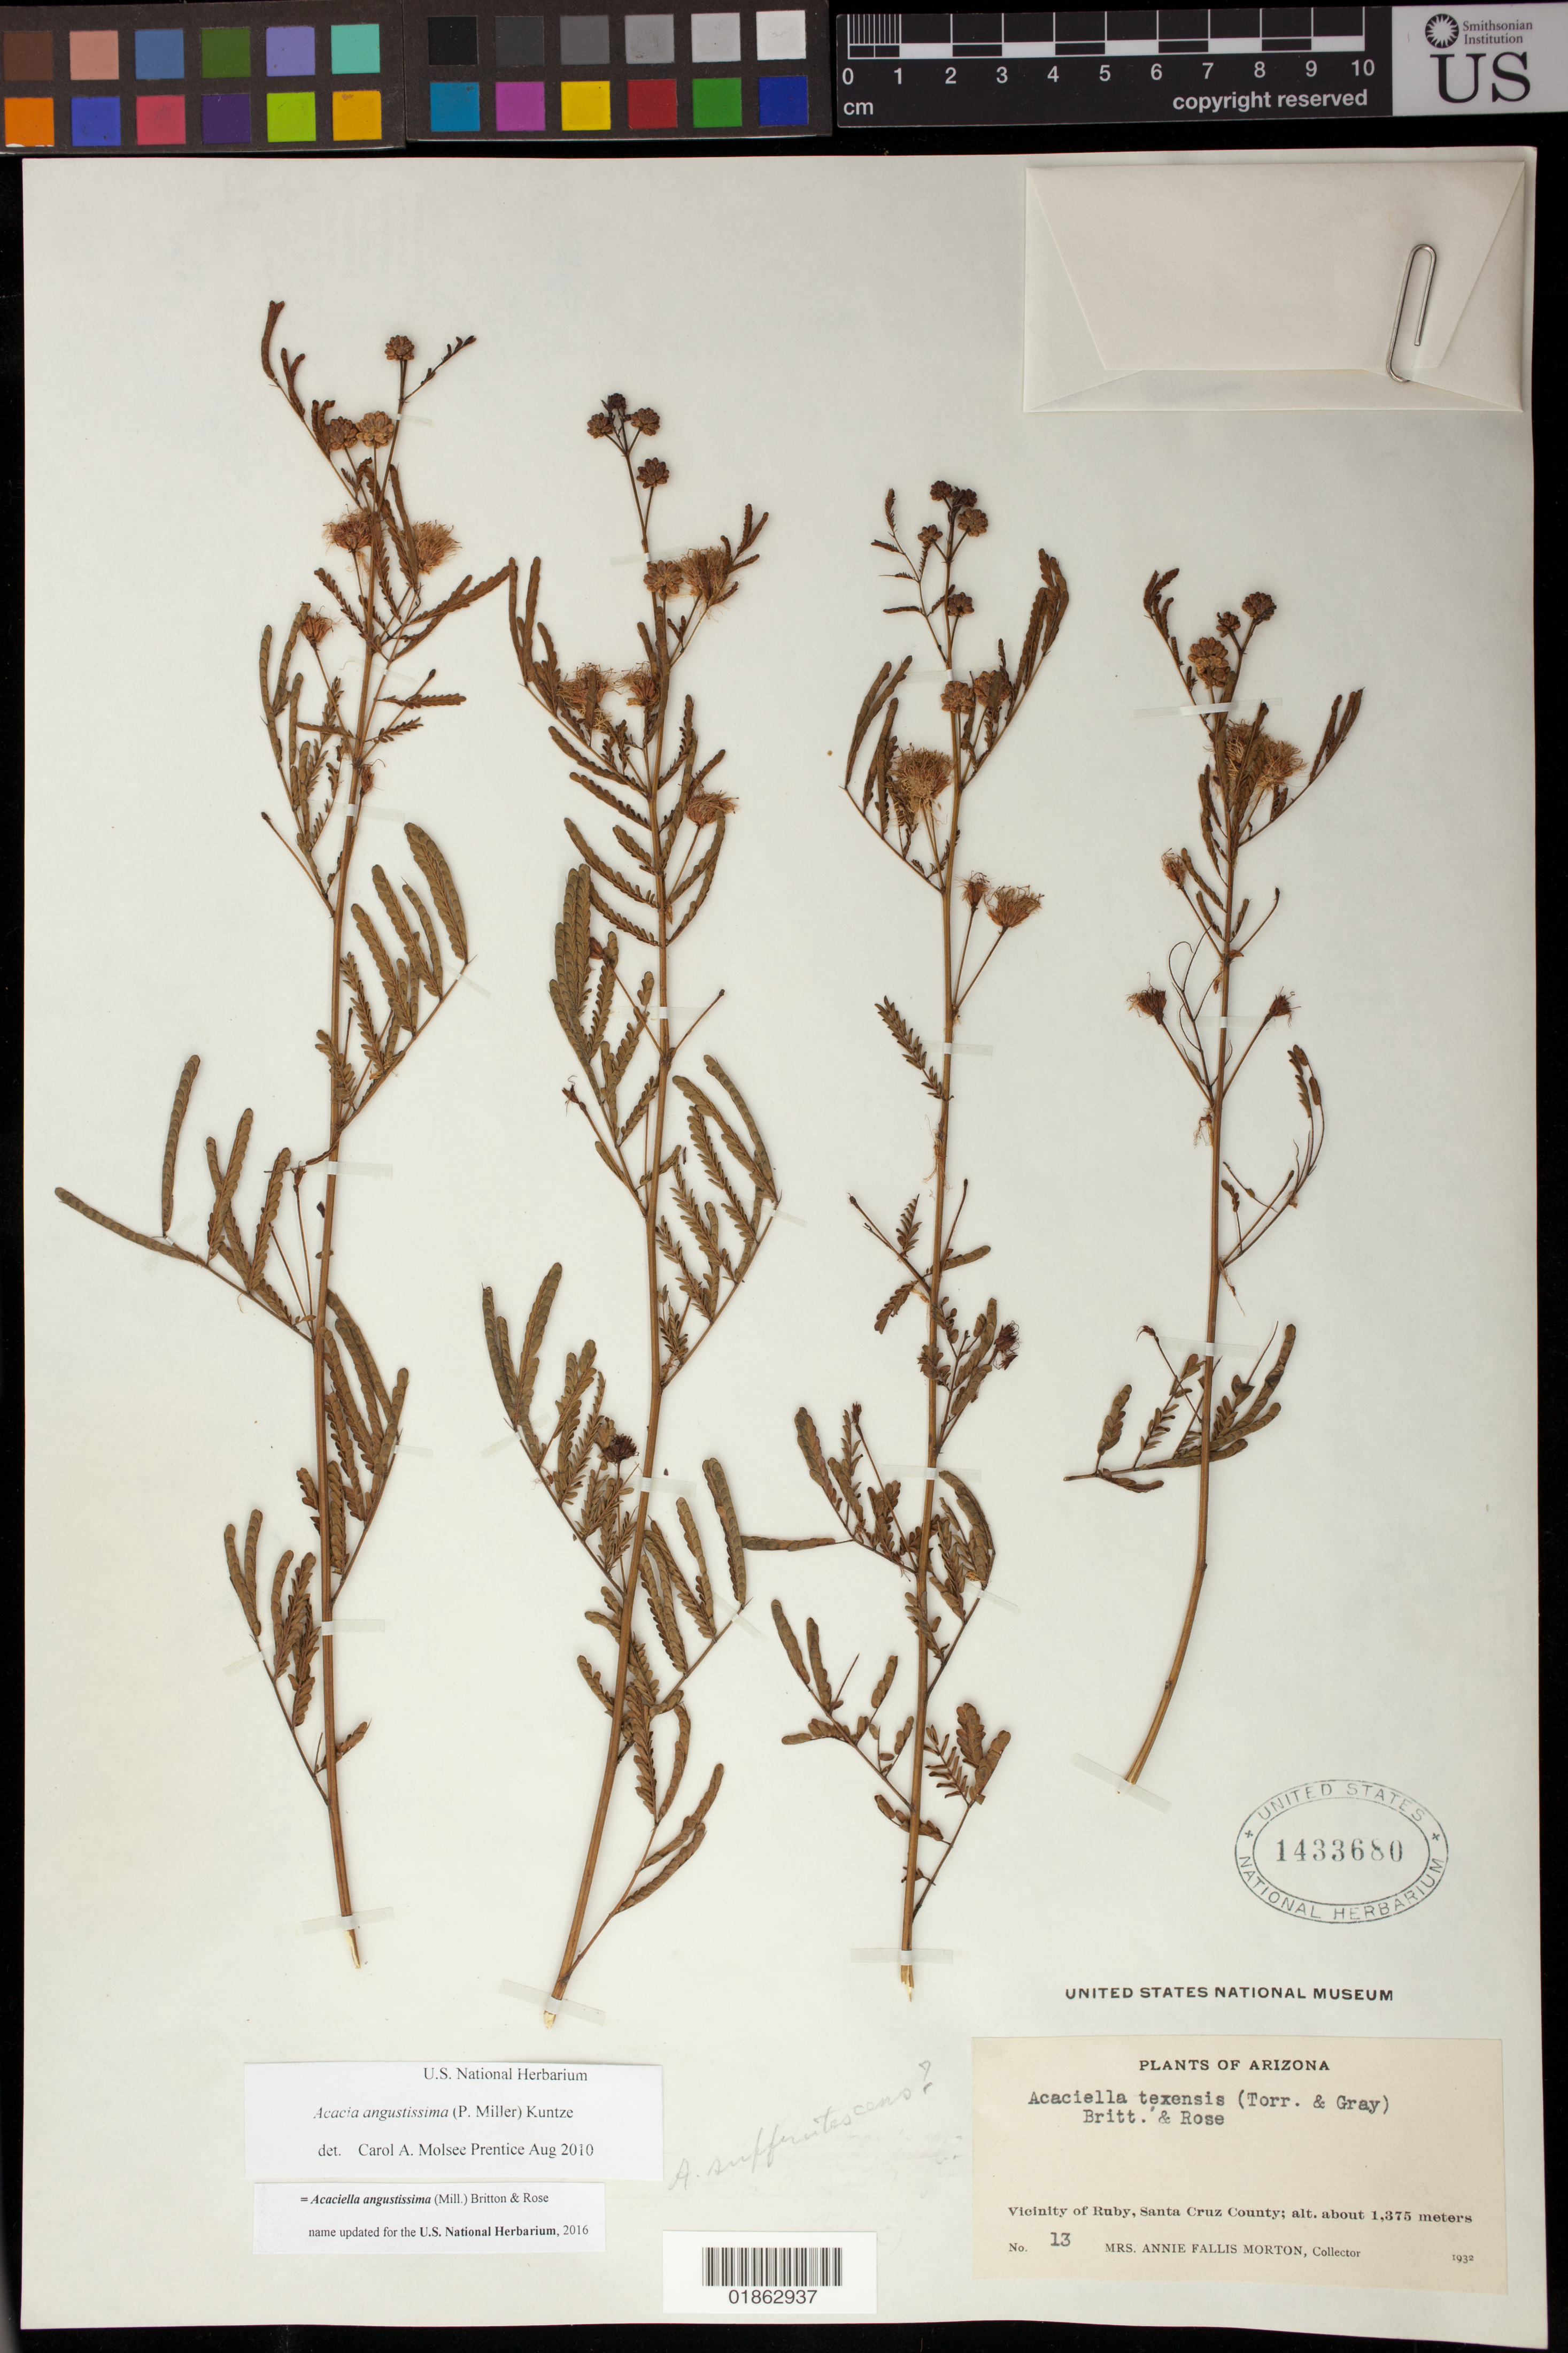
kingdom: Plantae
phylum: Tracheophyta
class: Magnoliopsida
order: Fabales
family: Fabaceae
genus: Acaciella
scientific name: Acaciella angustissima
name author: (Mill.) Britton & Rose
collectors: A. F. Morton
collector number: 13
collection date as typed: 1932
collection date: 1932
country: United States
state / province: Arizona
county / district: Santa Cruz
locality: Vicinity of Ruby.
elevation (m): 1375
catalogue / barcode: US 1433680